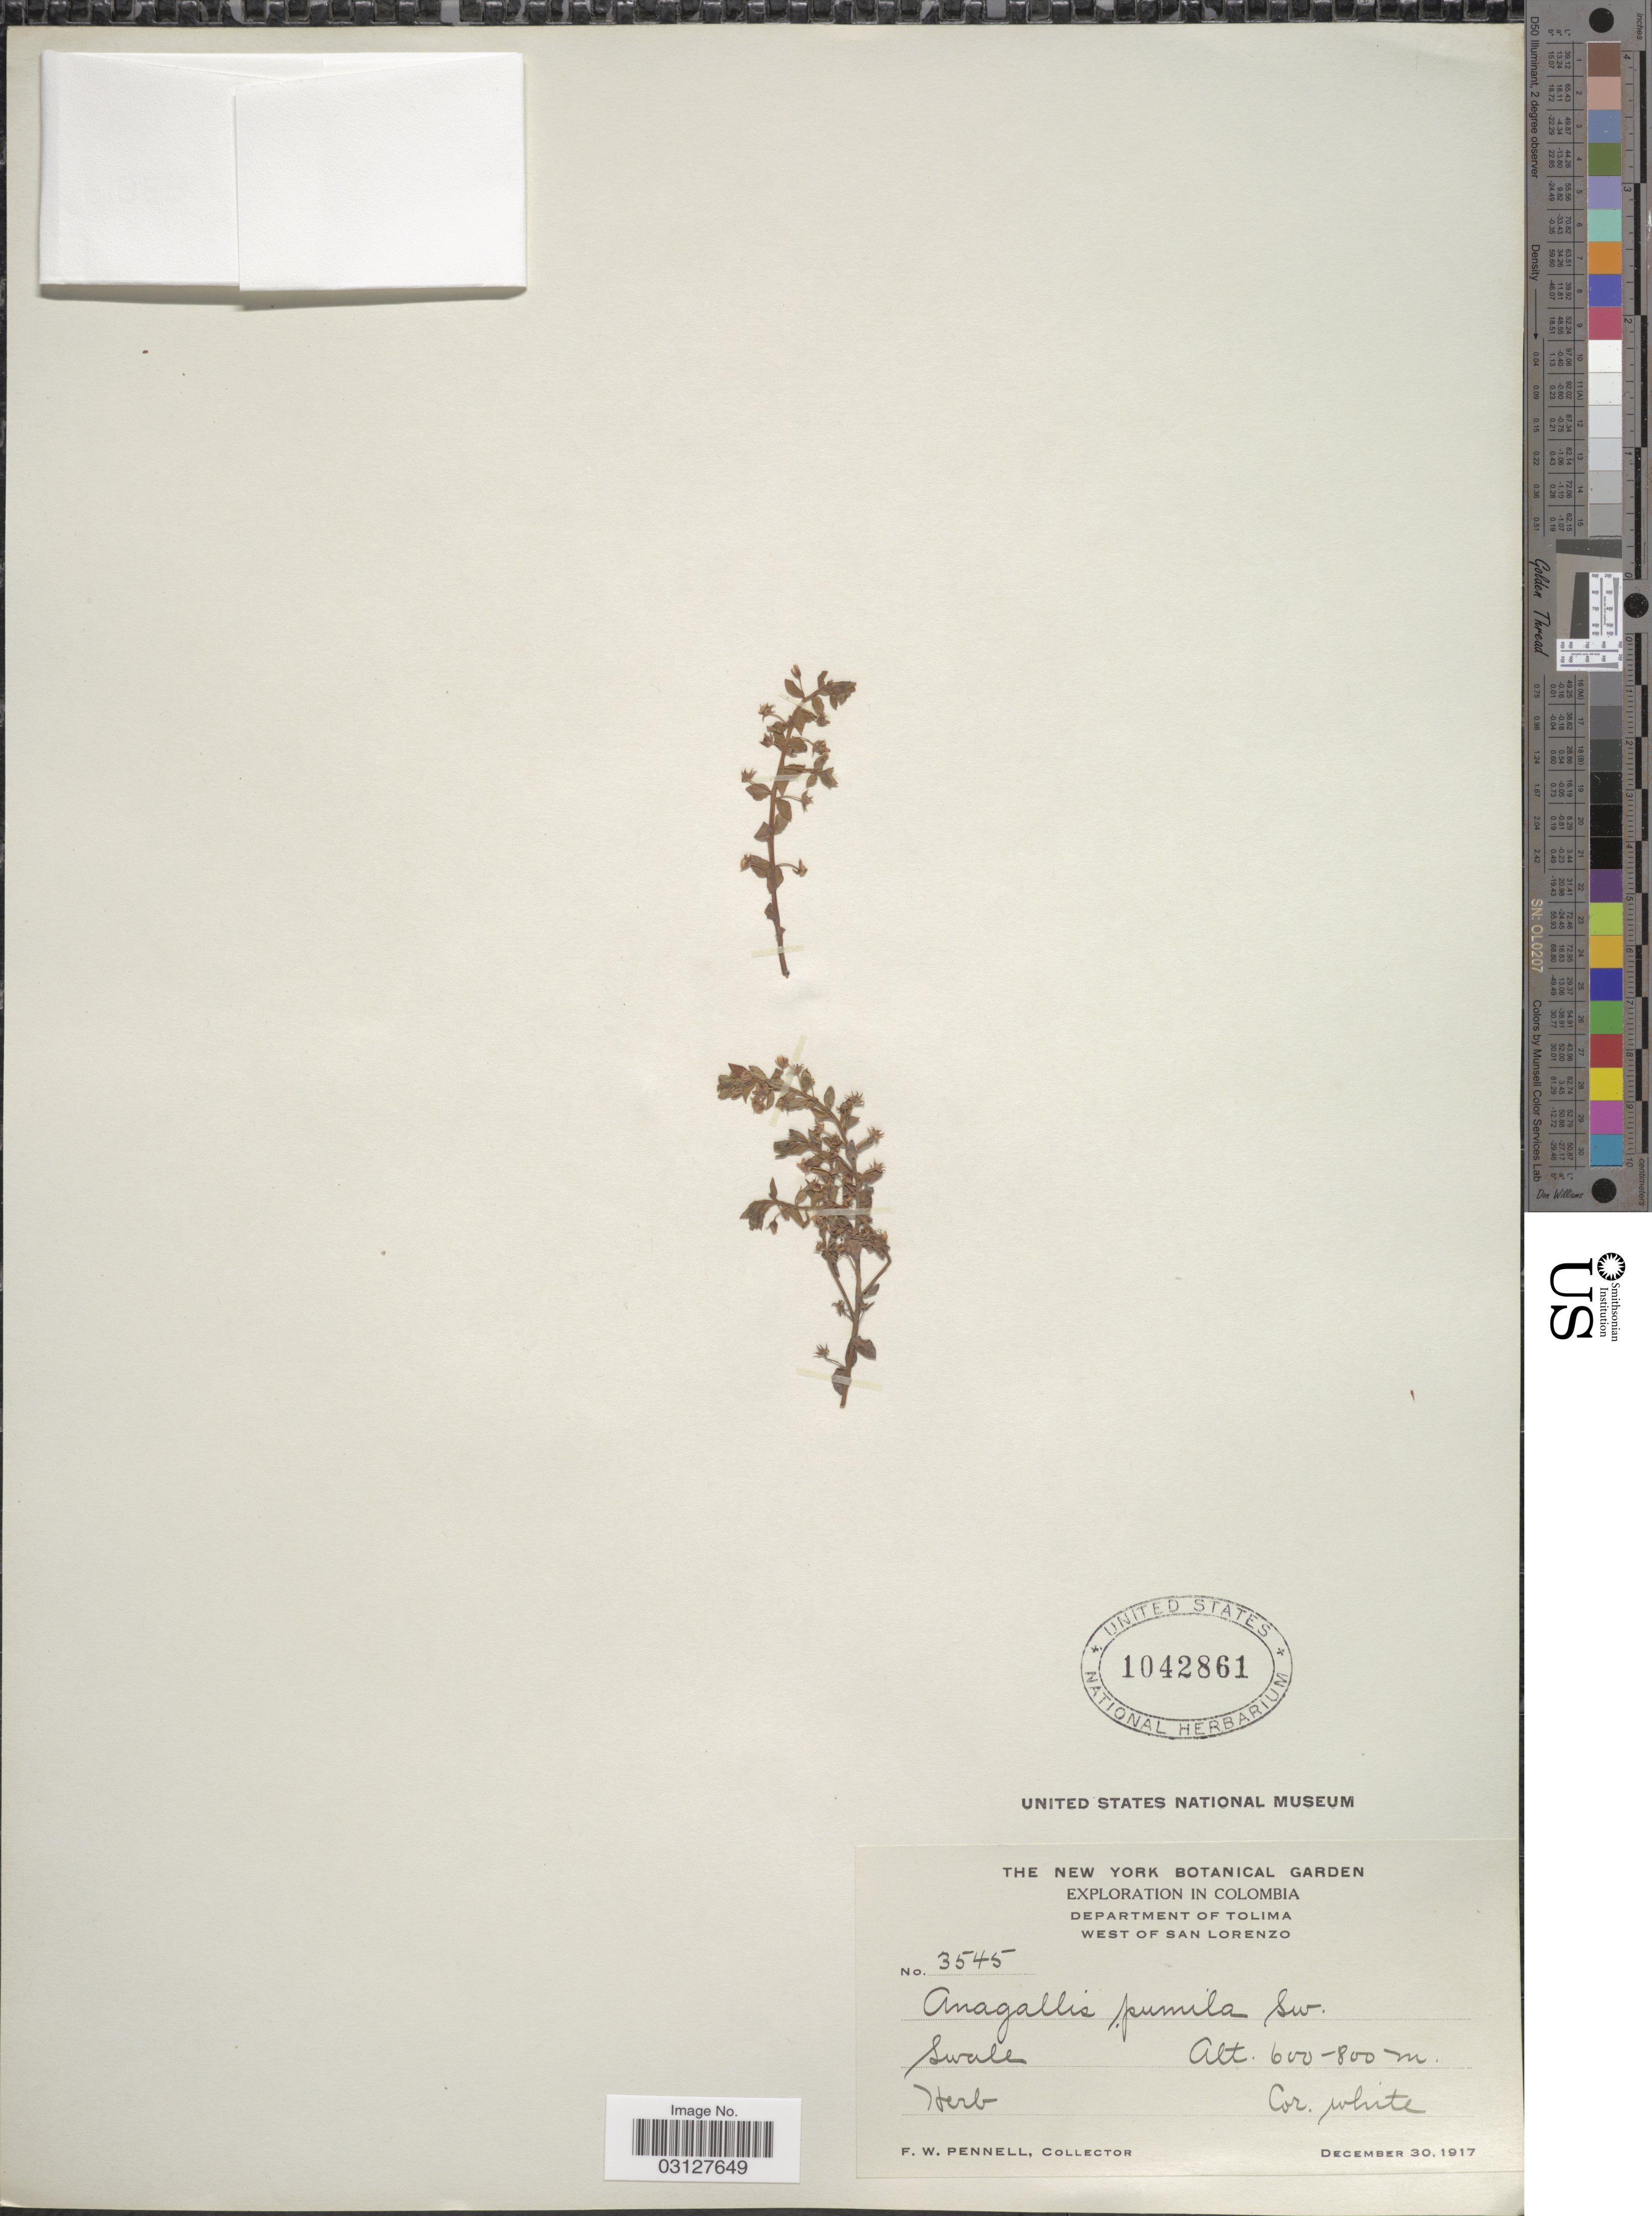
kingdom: Plantae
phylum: Tracheophyta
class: Magnoliopsida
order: Ericales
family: Primulaceae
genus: Anagallis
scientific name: Anagallis pumila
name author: Sw.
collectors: F. W. Pennell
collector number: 3545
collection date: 1917-12-30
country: Colombia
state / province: Tolima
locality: Department of Tolima, West of San Lorenzo.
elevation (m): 600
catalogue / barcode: US 1042861